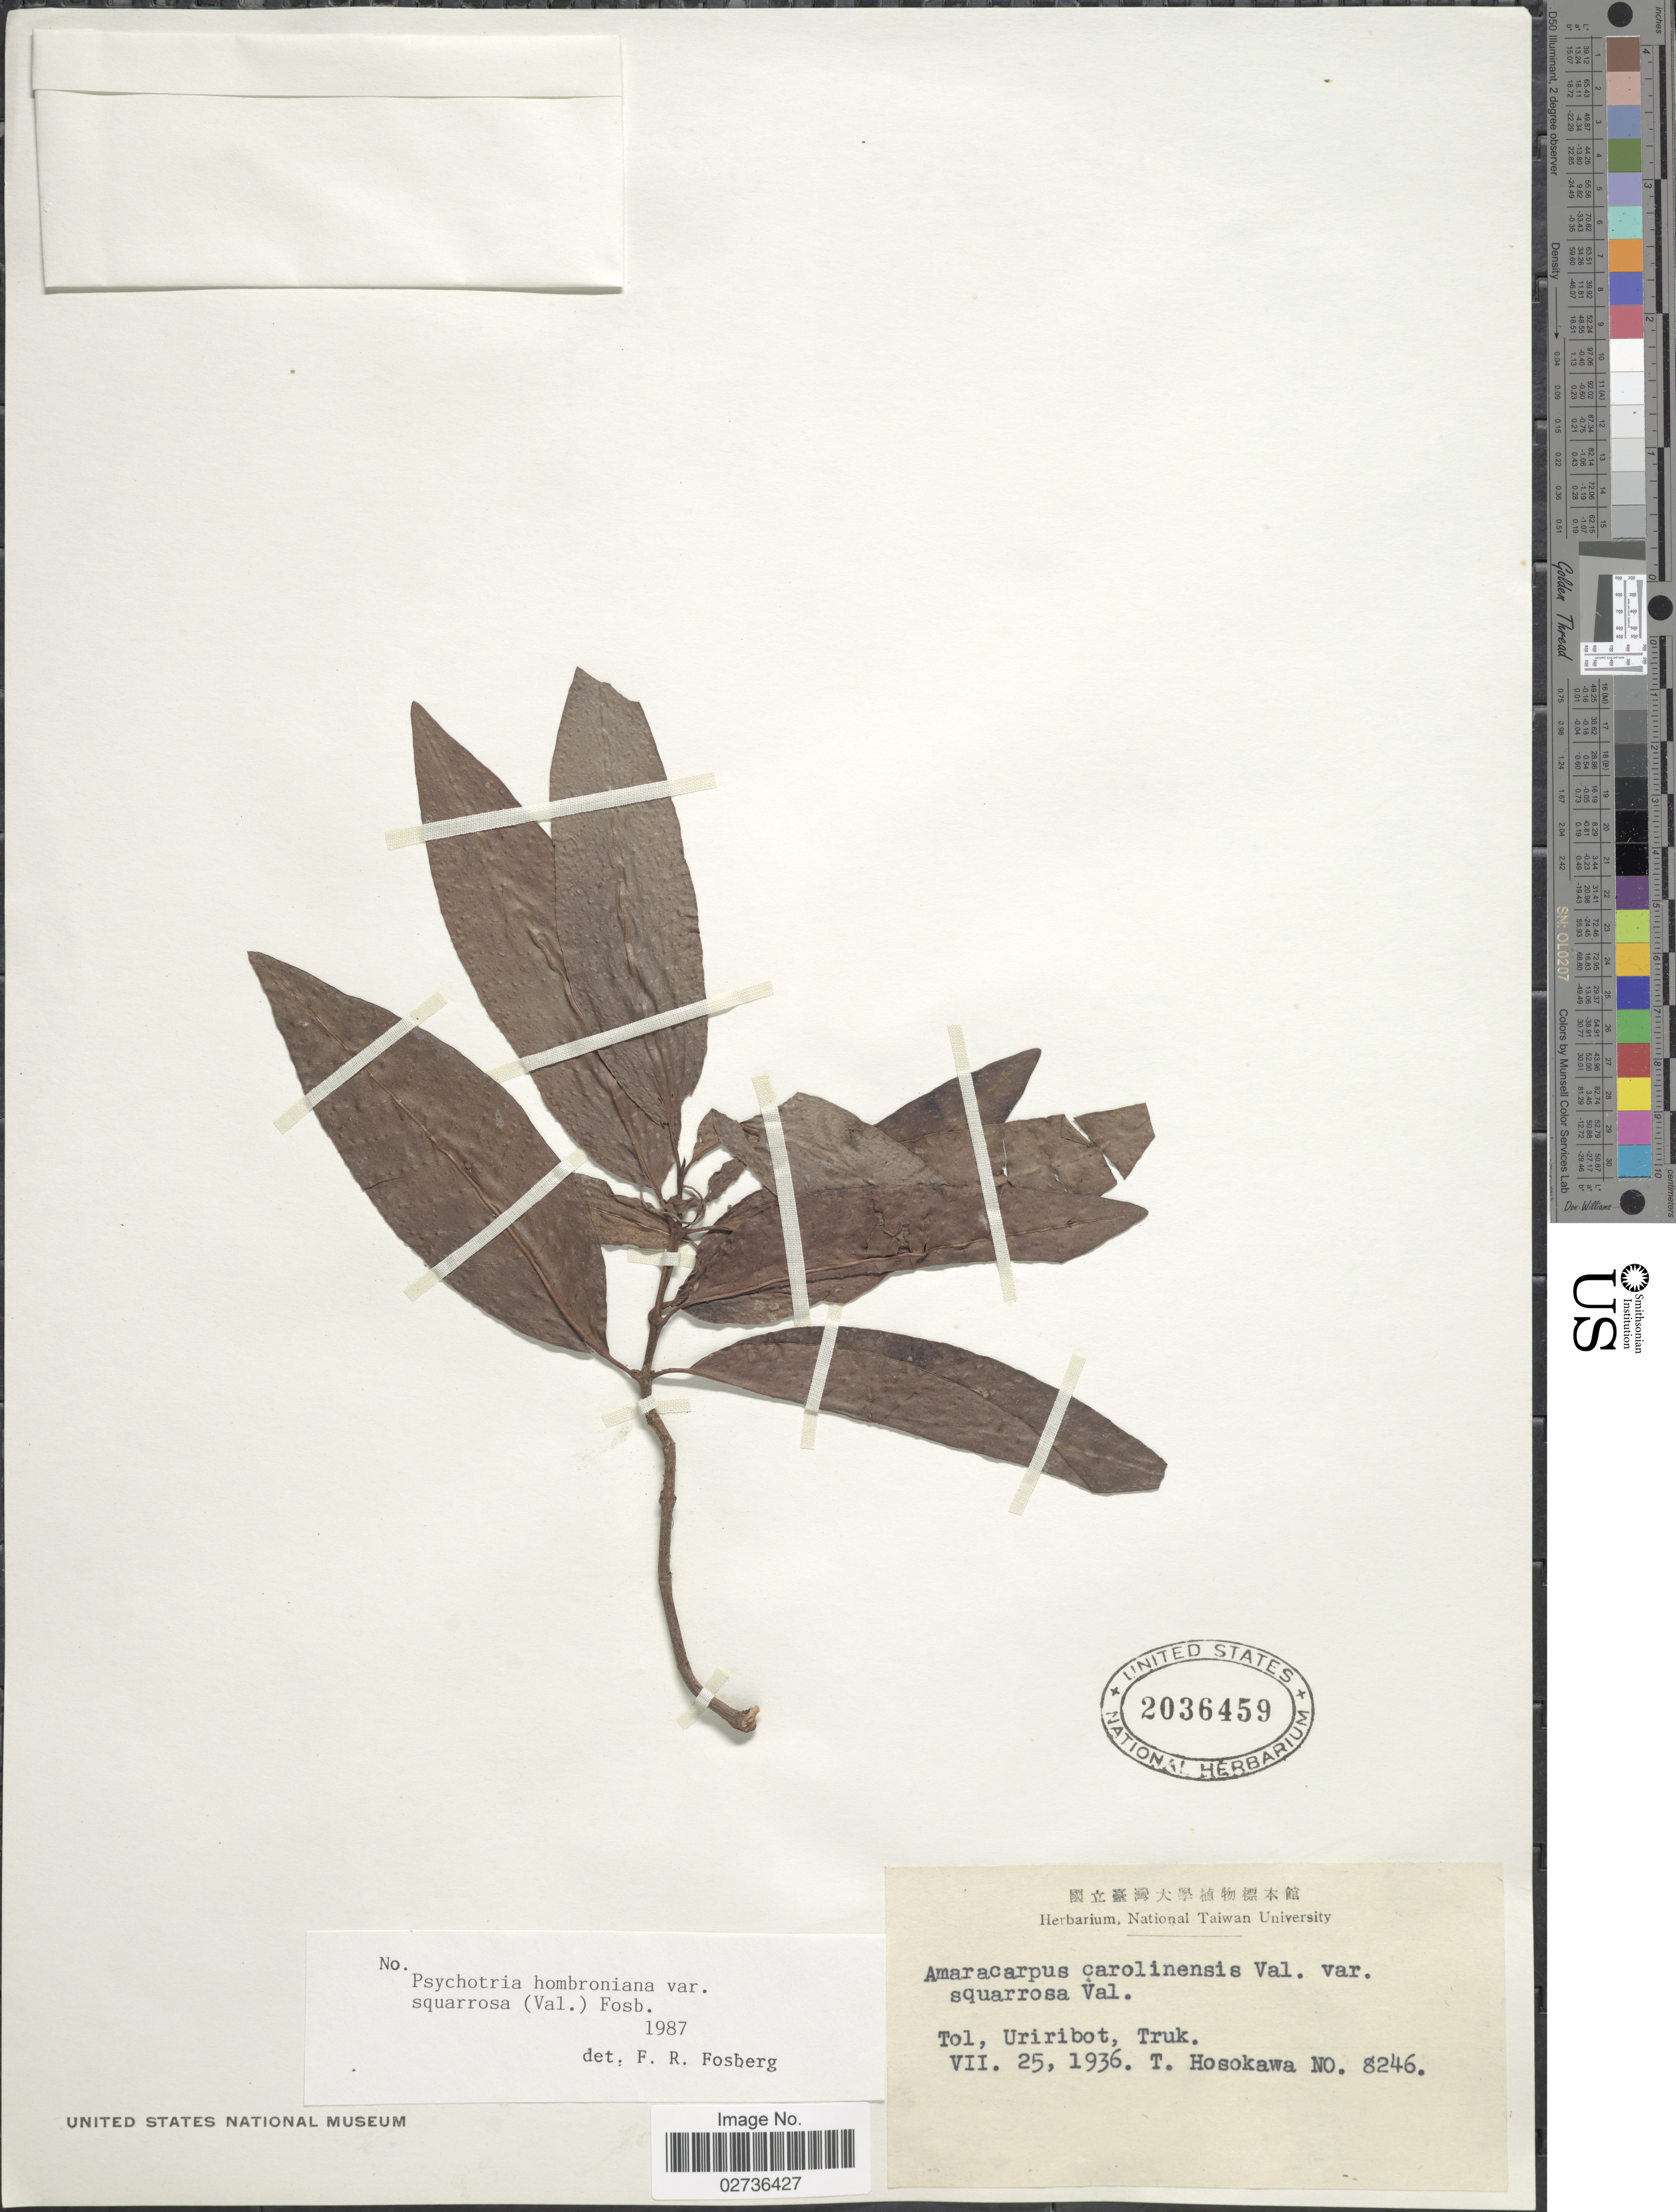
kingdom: Plantae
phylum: Tracheophyta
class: Magnoliopsida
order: Gentianales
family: Rubiaceae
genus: Psychotria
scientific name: Psychotria hombroniana var. squarrosa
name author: (Valeton) Fosberg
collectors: T. Hosokawa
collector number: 8246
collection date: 1936-07-25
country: Micronesia, Federated States of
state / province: Truk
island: Tol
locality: Uriribot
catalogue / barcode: US 2036459